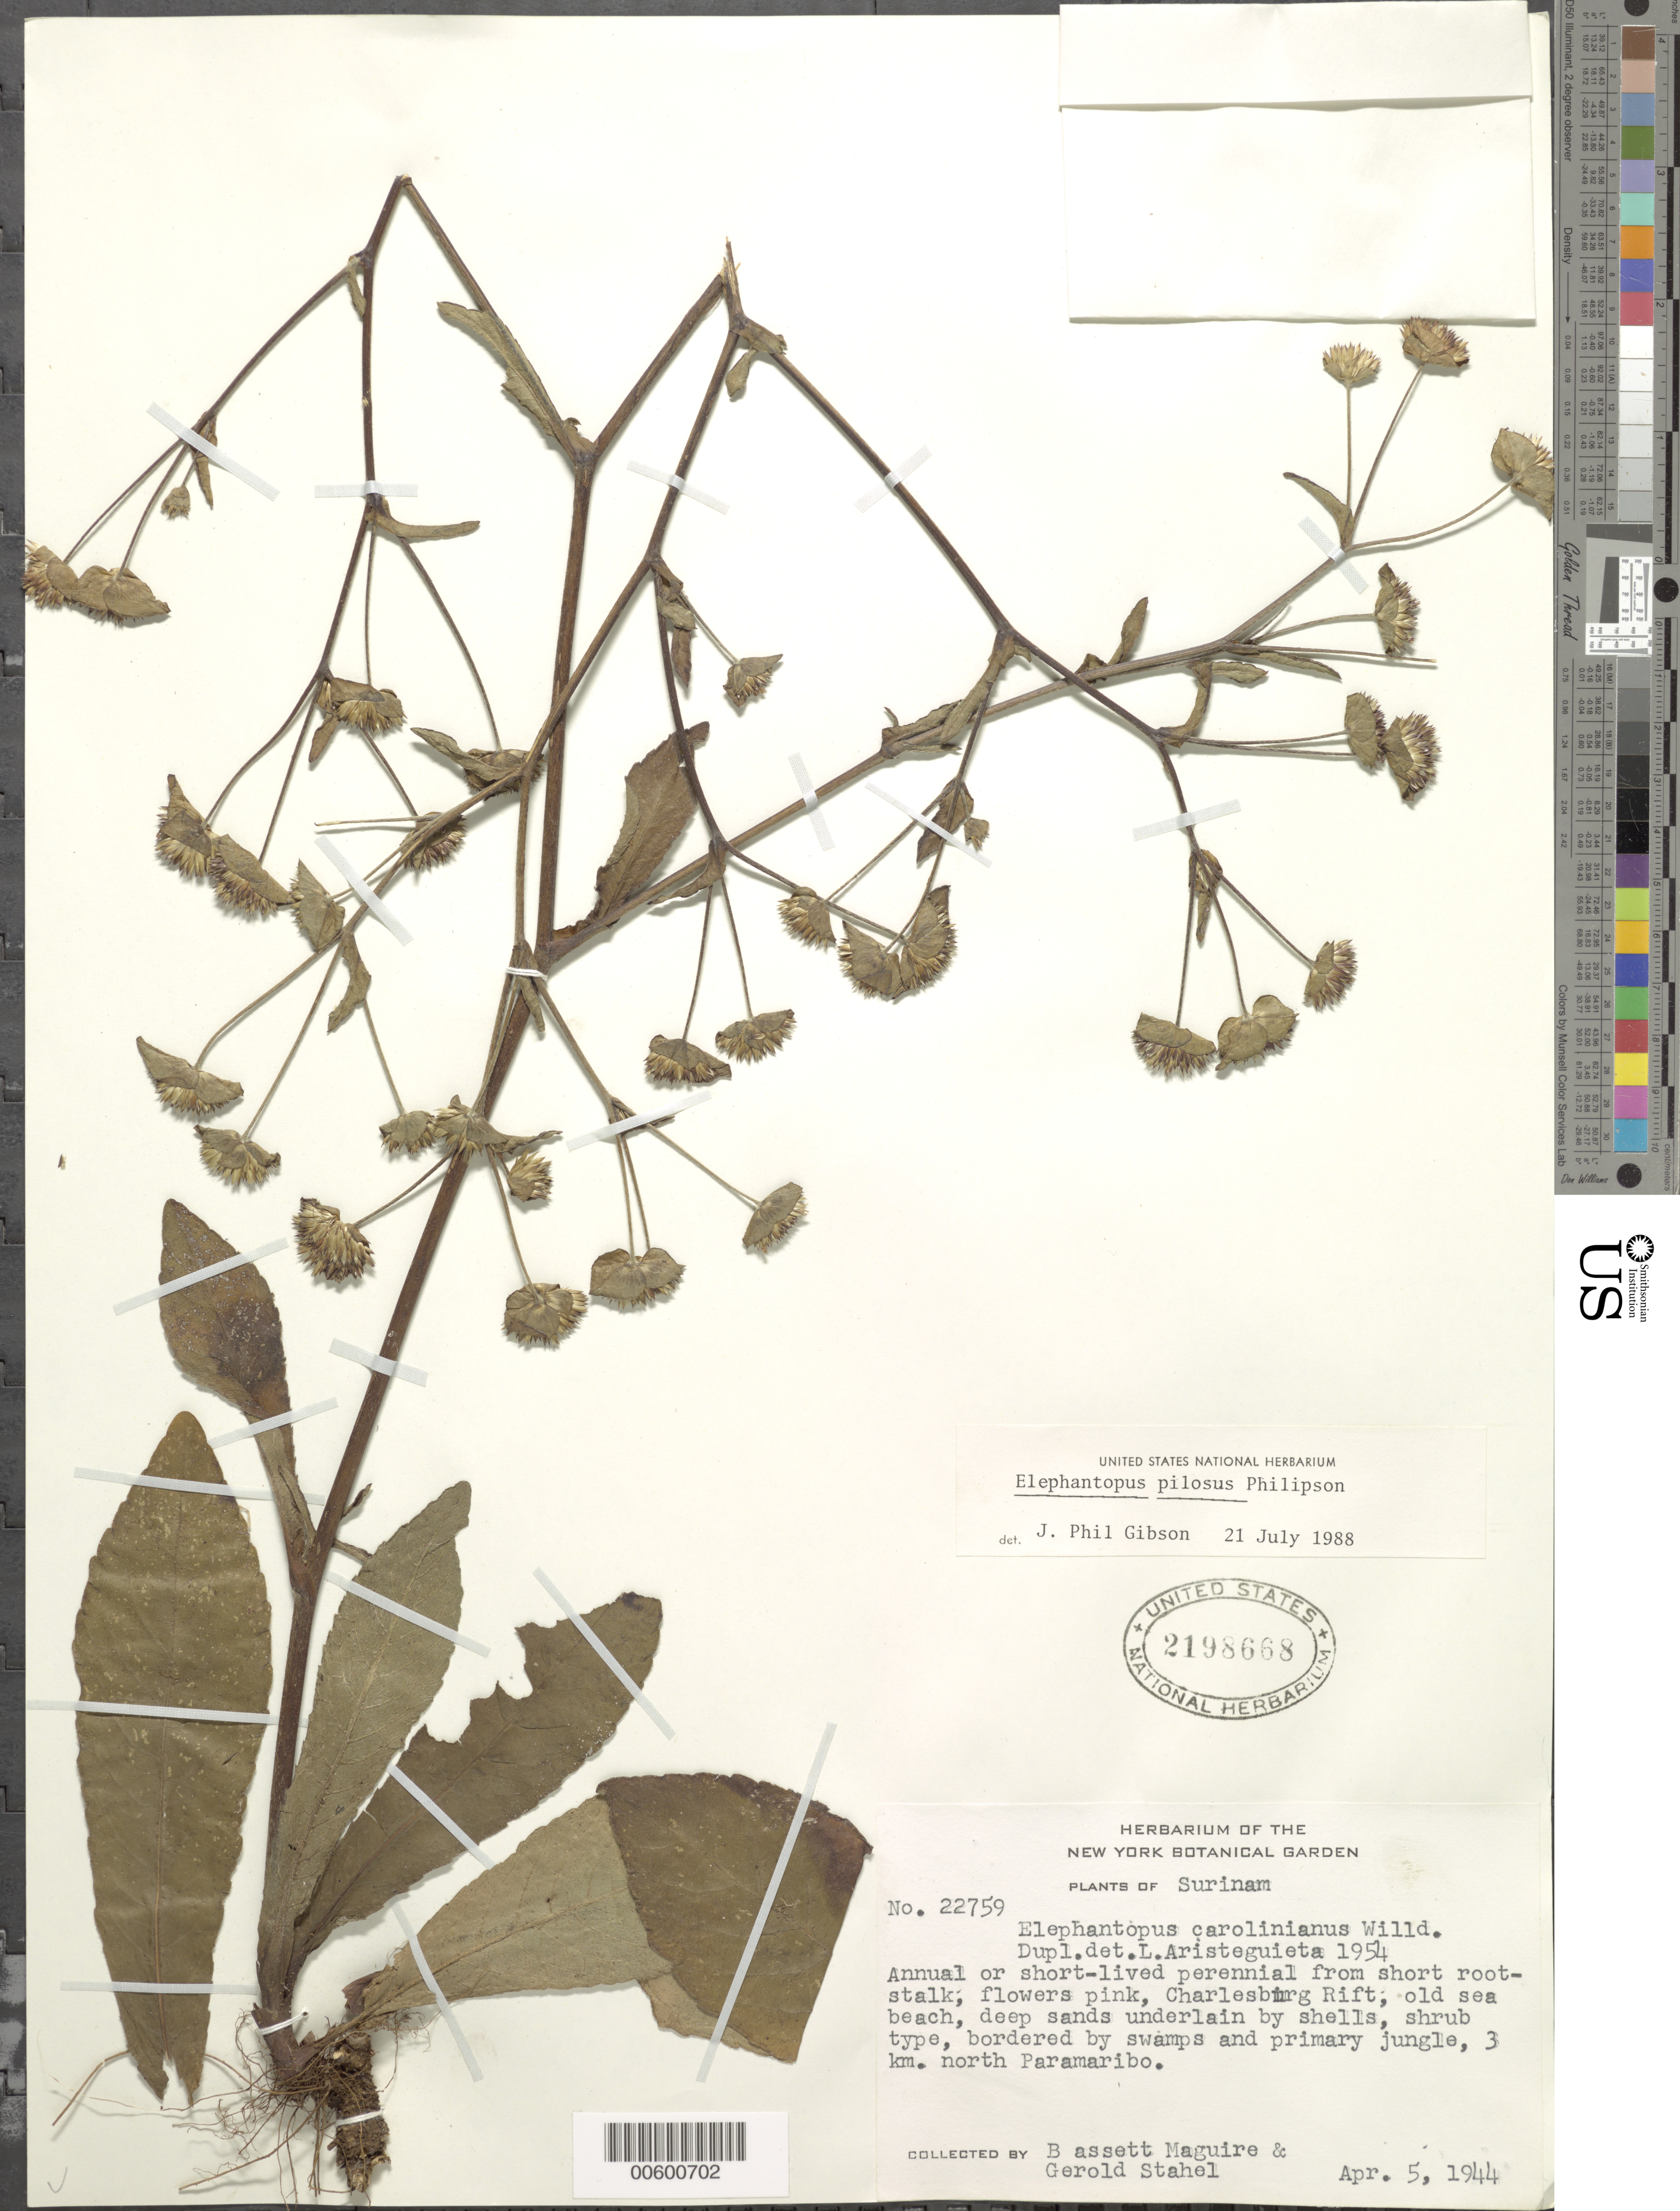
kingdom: Plantae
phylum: Tracheophyta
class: Magnoliopsida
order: Asterales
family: Asteraceae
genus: Elephantopus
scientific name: Elephantopus mollis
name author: Kunth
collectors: B. Maguire & G. Stahel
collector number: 22759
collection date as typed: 5-Apr-44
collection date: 1944-04-05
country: Suriname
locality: Paramaribo, 3 km N of, Charlesburg Rift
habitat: Old sea beach, deep sands underlain by shells, bordered by swamps and primary jungle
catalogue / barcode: US 2198668